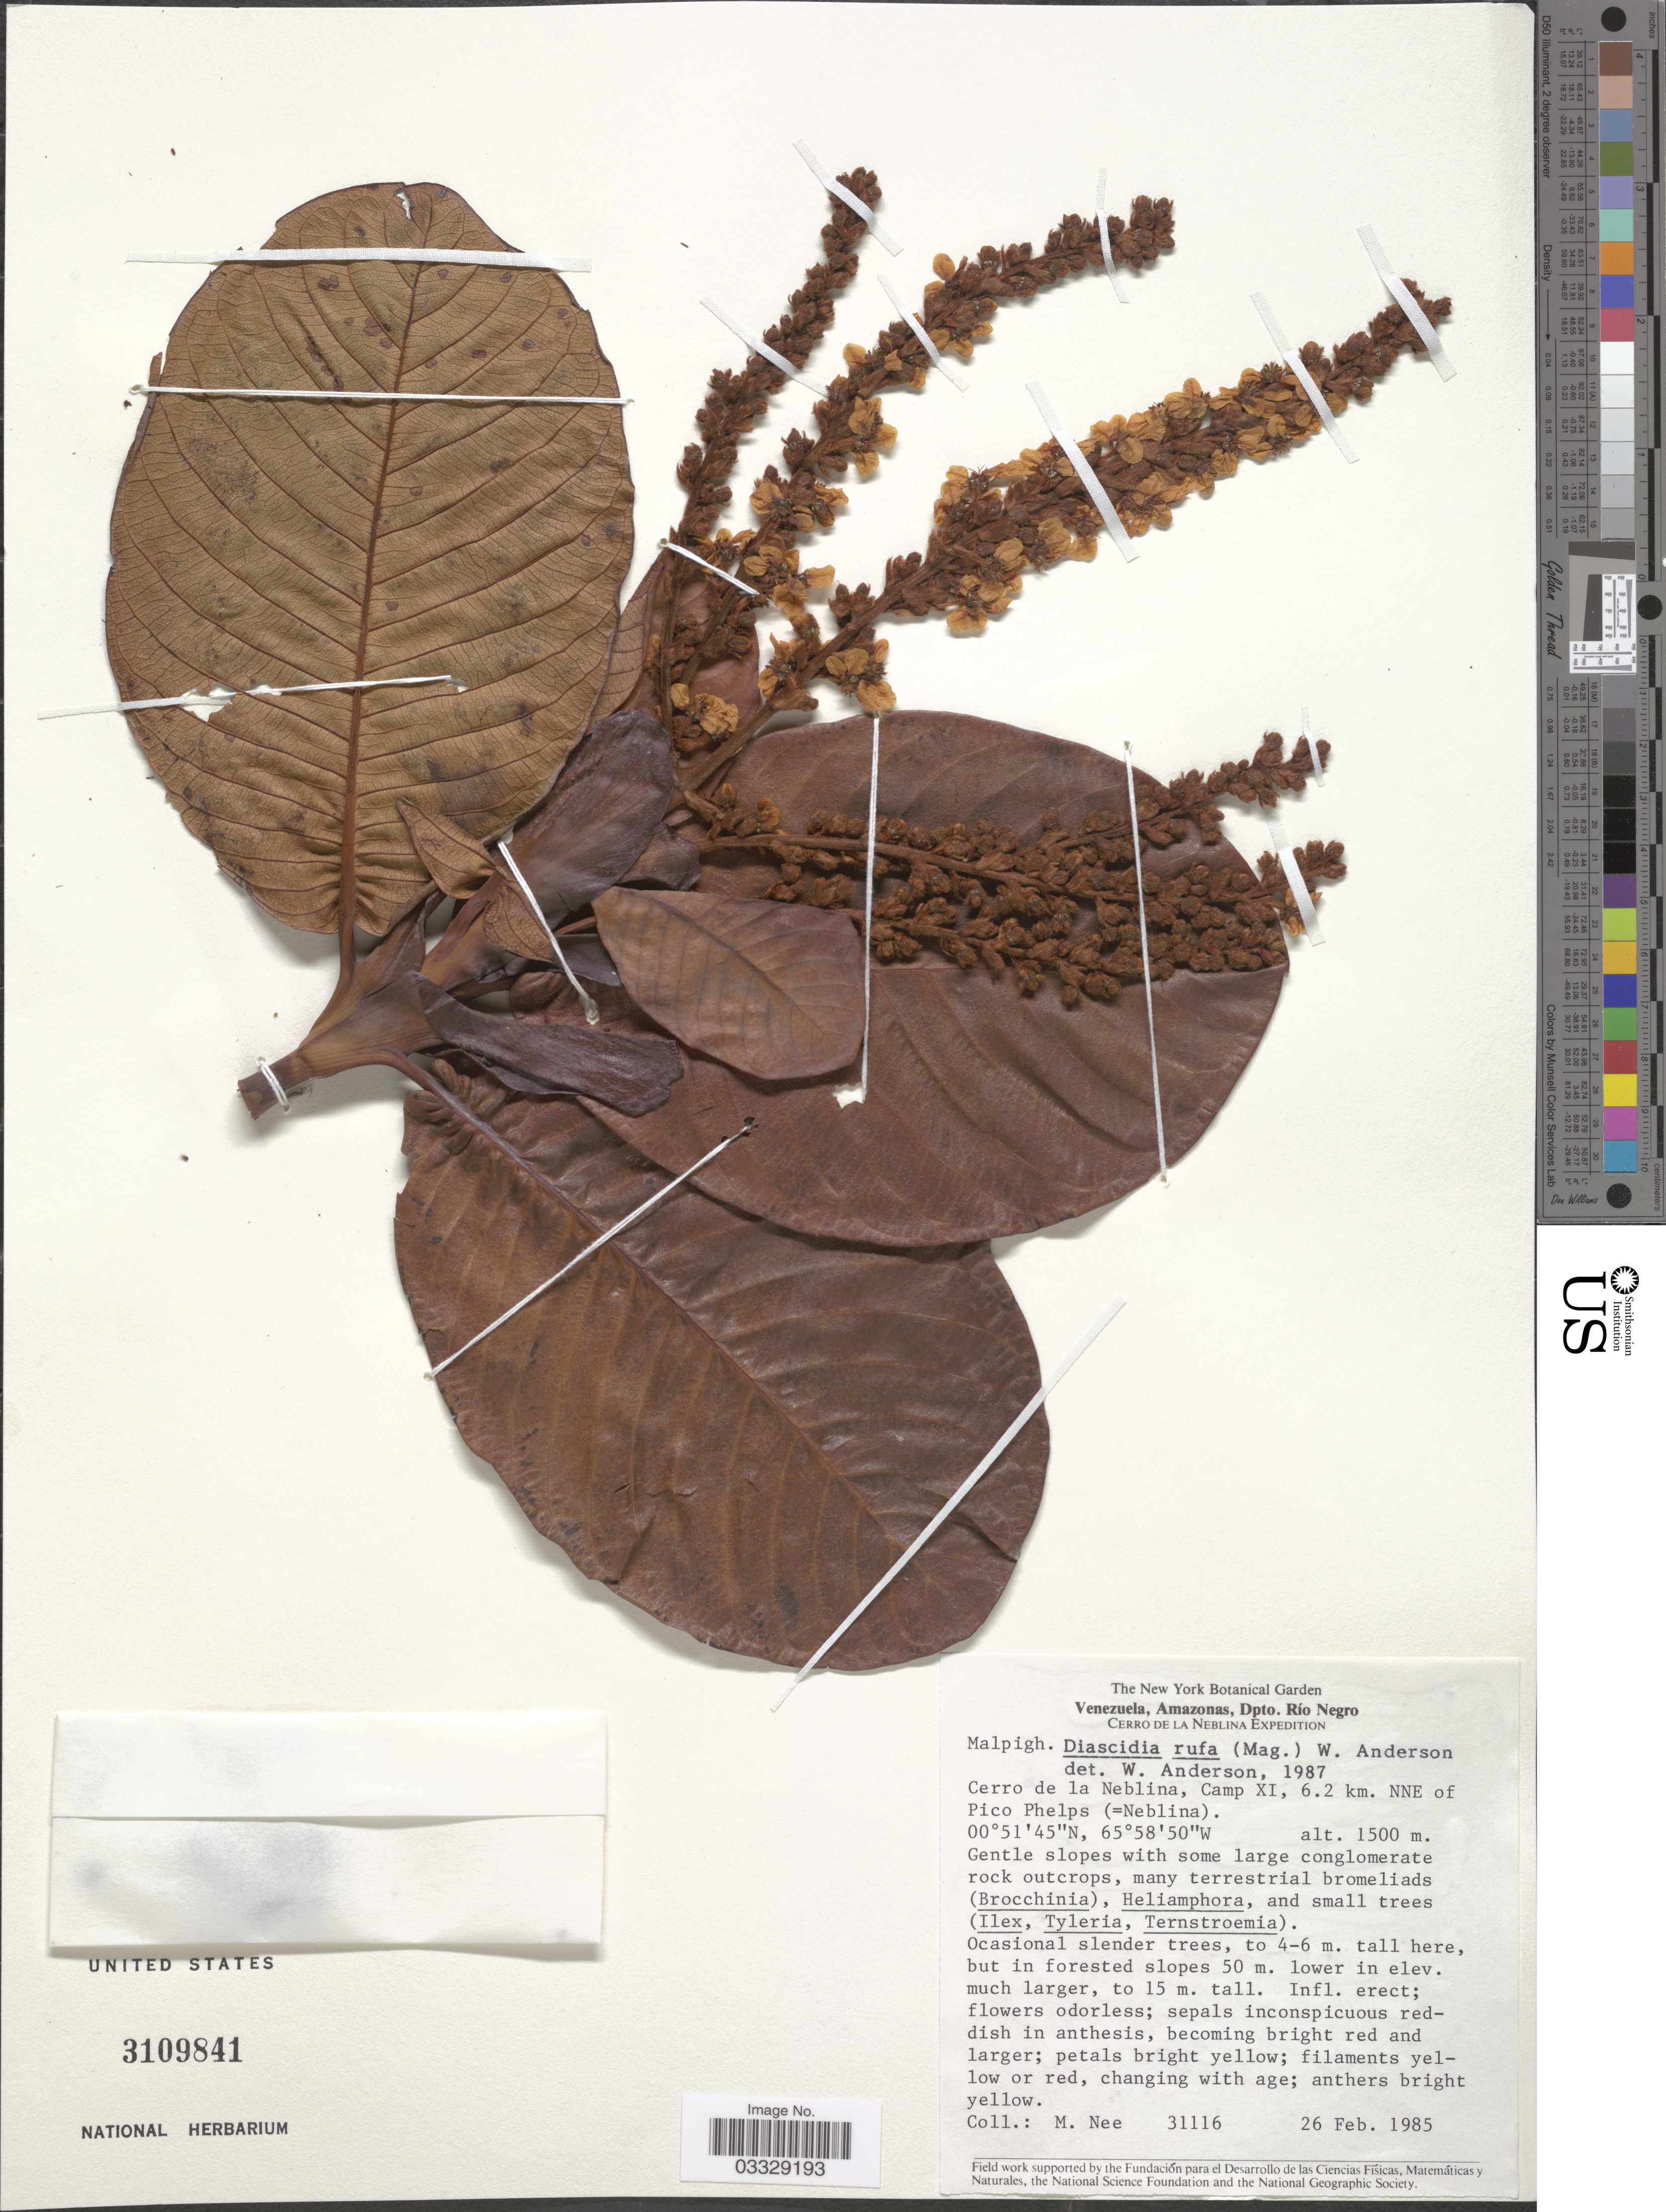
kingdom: Plantae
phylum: Tracheophyta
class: Magnoliopsida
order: Malpighiales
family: Malpighiaceae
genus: Diacidia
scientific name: Diacidia rufa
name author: (Maguire) W.R. Anderson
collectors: M. Nee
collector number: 31116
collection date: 1985-02-26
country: Venezuela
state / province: Amazonas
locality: Dpto. Río Negro. Cerro de la Neblina, Camp XI, 6.2 km. NNE of Pico Phelps (=Neblina).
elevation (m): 1500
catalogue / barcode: US 3109841